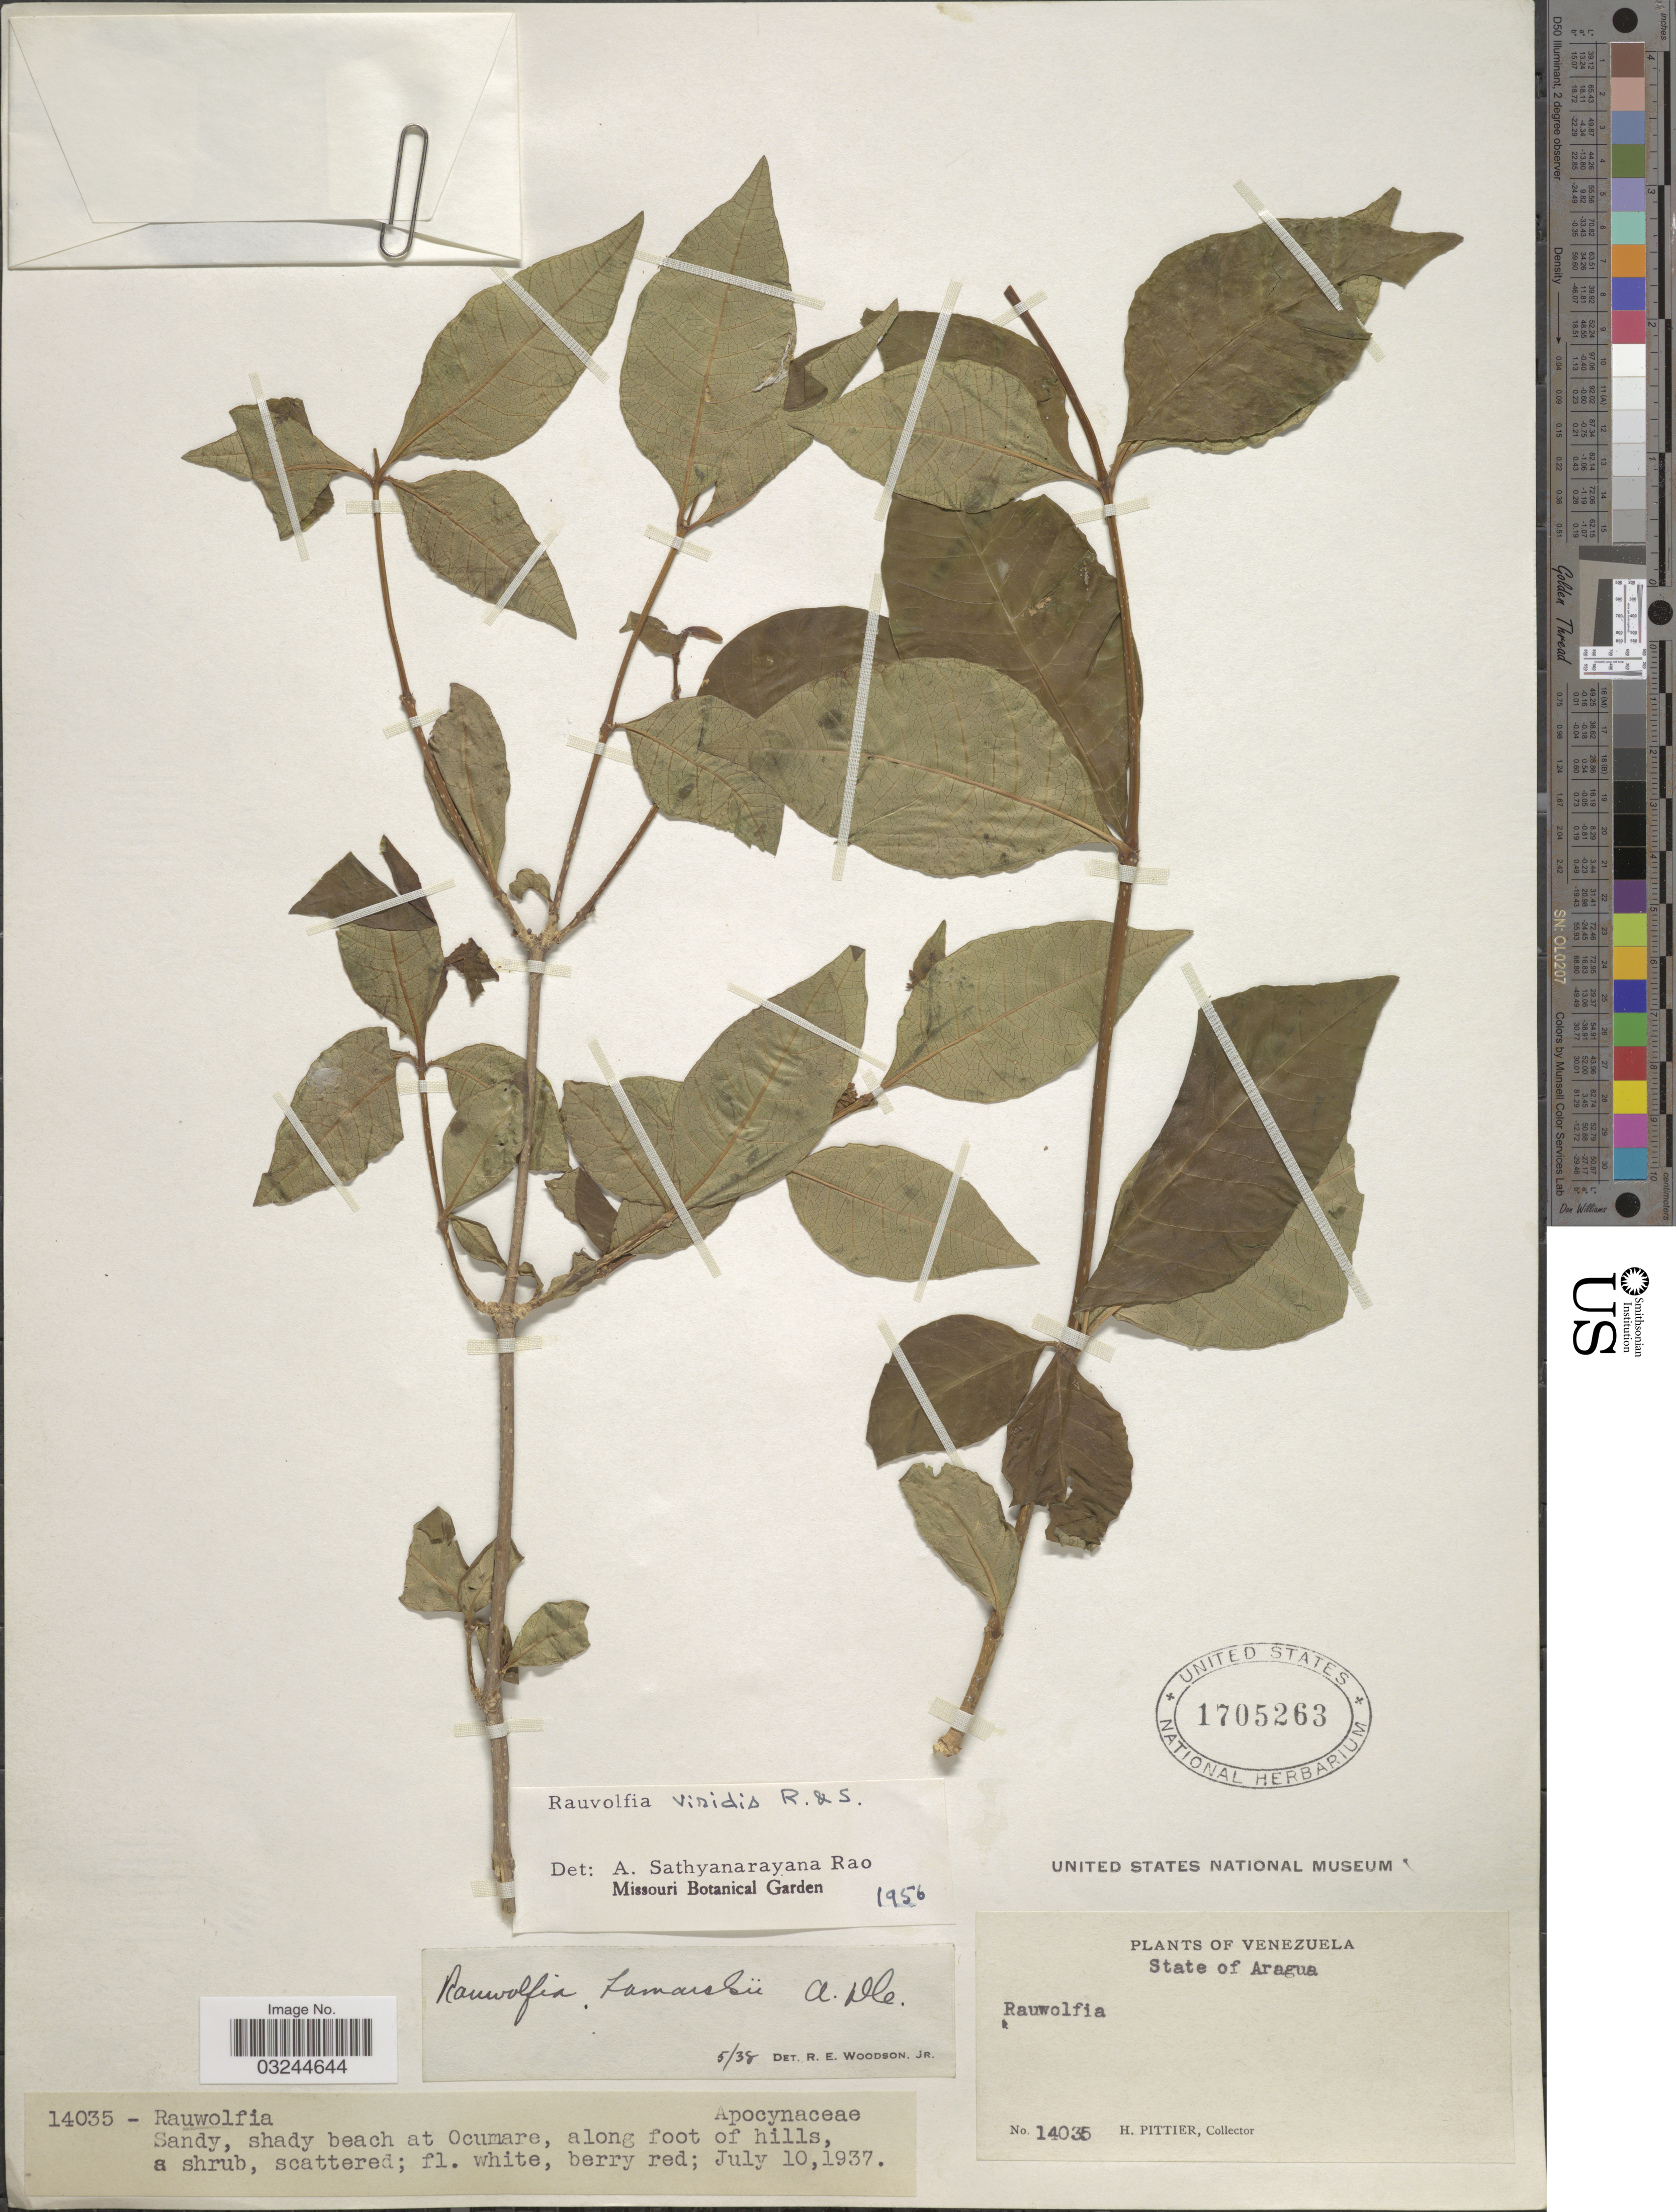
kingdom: Plantae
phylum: Tracheophyta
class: Magnoliopsida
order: Gentianales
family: Apocynaceae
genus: Rauvolfia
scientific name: Rauvolfia viridis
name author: Willd. ex Roem. & Schult.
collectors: H. F. Pittier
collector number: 14035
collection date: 1937-07-10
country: Venezuela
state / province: Aragua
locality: Sandy, shady beach at Ocumare, along foot of hills.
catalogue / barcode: US 1705263